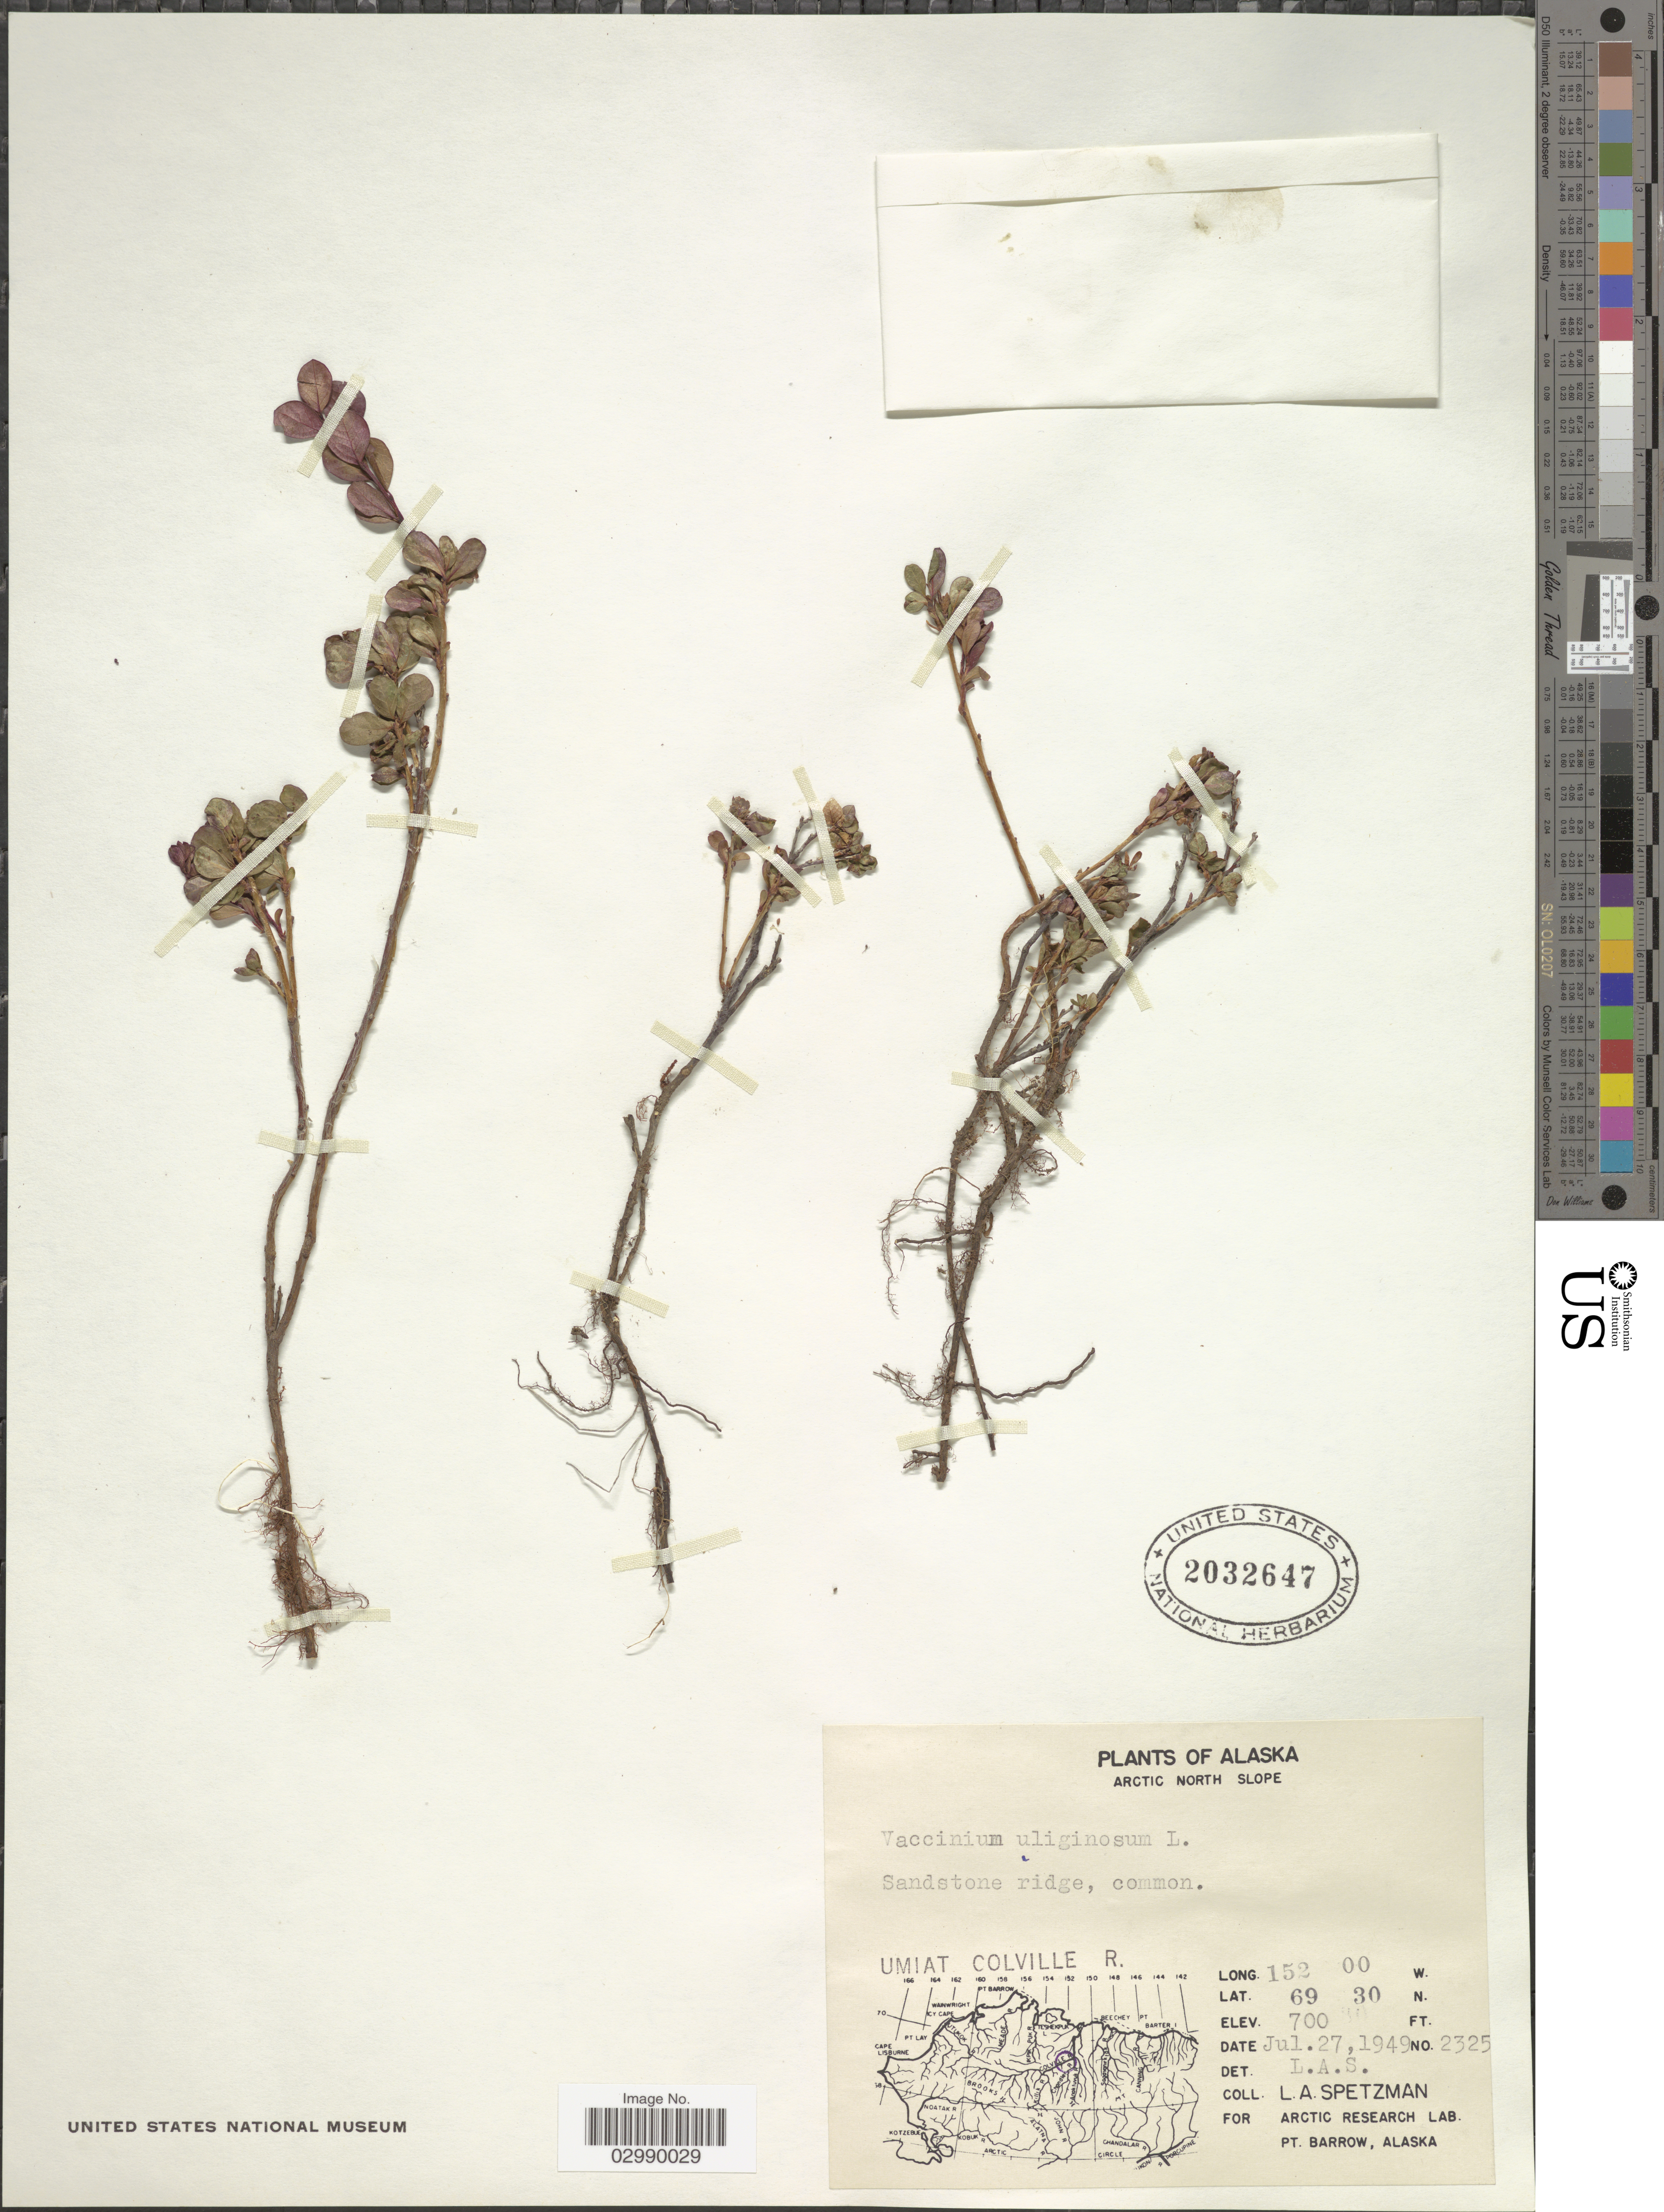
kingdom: Plantae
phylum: Tracheophyta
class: Magnoliopsida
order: Ericales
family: Ericaceae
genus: Vaccinium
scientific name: Vaccinium uliginosum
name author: L.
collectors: L. Spetzman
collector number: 2325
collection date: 1949-07-27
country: United States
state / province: Alaska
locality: Arctic North Slope, Umiat Colville R.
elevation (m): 213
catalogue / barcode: US 2032647